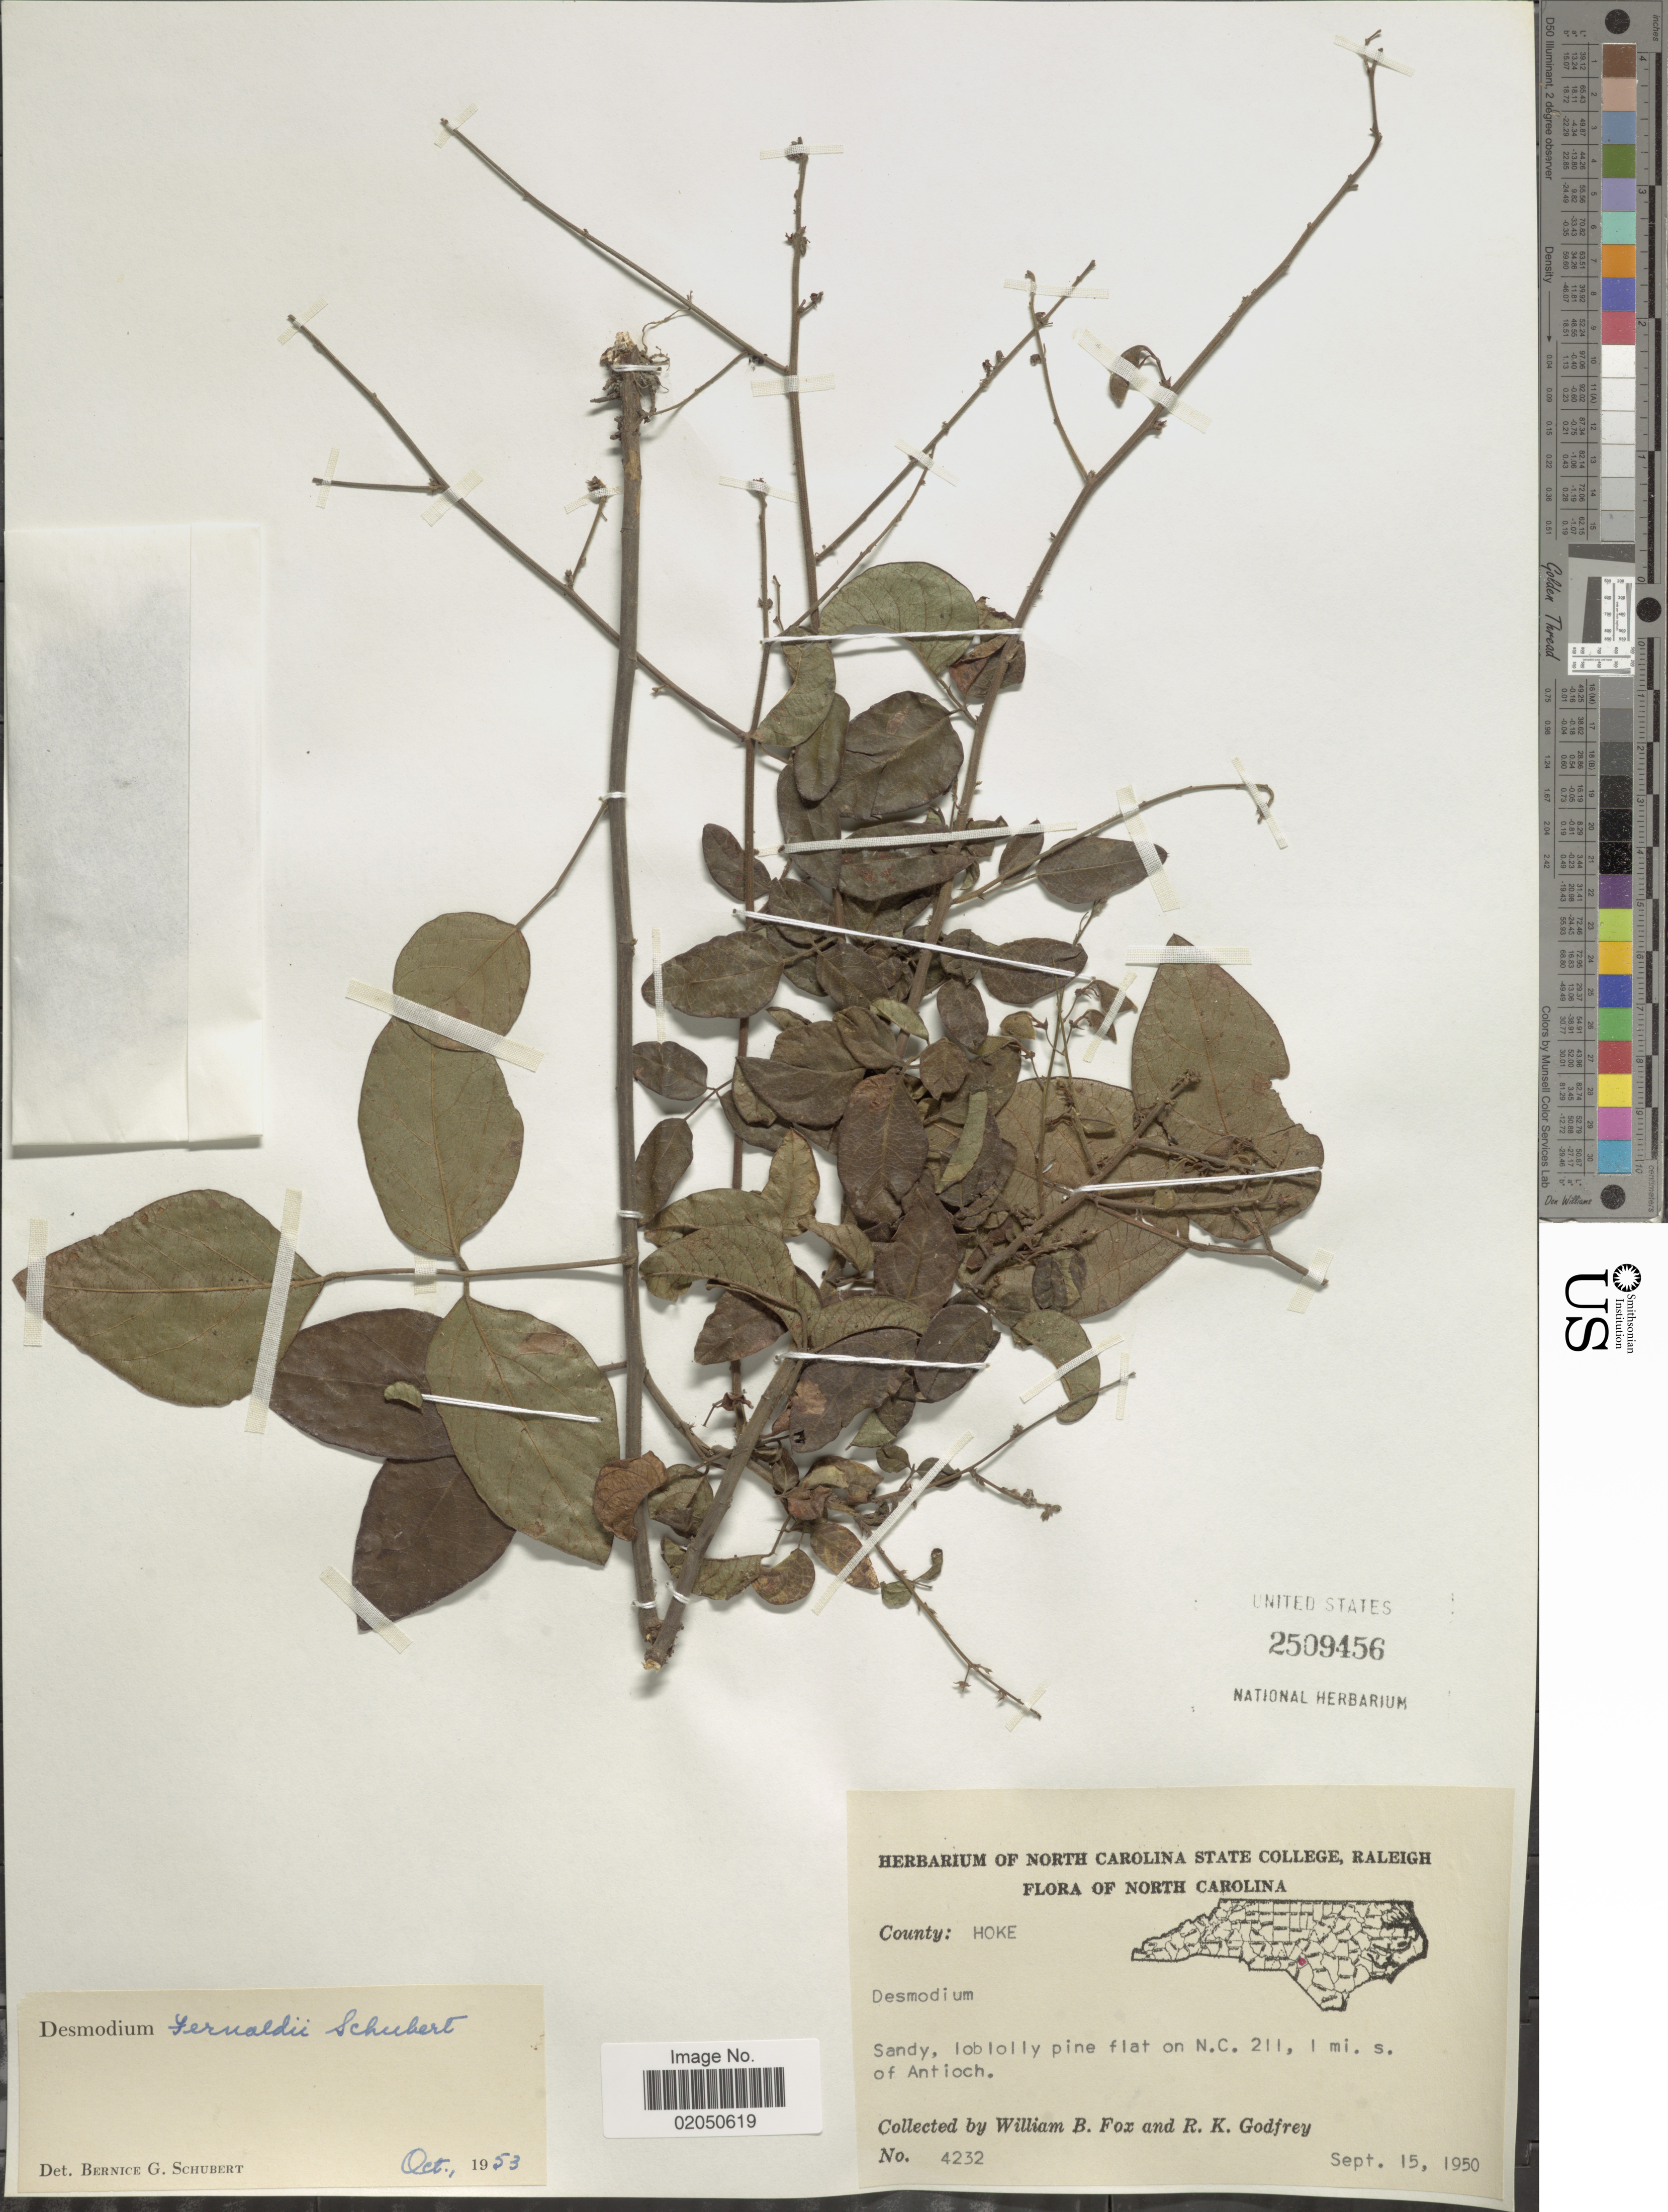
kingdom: Plantae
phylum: Tracheophyta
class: Magnoliopsida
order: Fabales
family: Fabaceae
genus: Desmodium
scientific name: Desmodium fernaldii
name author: B.G. Schub.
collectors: W. B. Fox & R. K. Godfrey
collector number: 4232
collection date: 1950-09-15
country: United States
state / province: North Carolina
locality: County Hoke, lob lolly pine flat on N.C. 211, 1 mi. s. of Antioch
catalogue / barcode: US 2509456